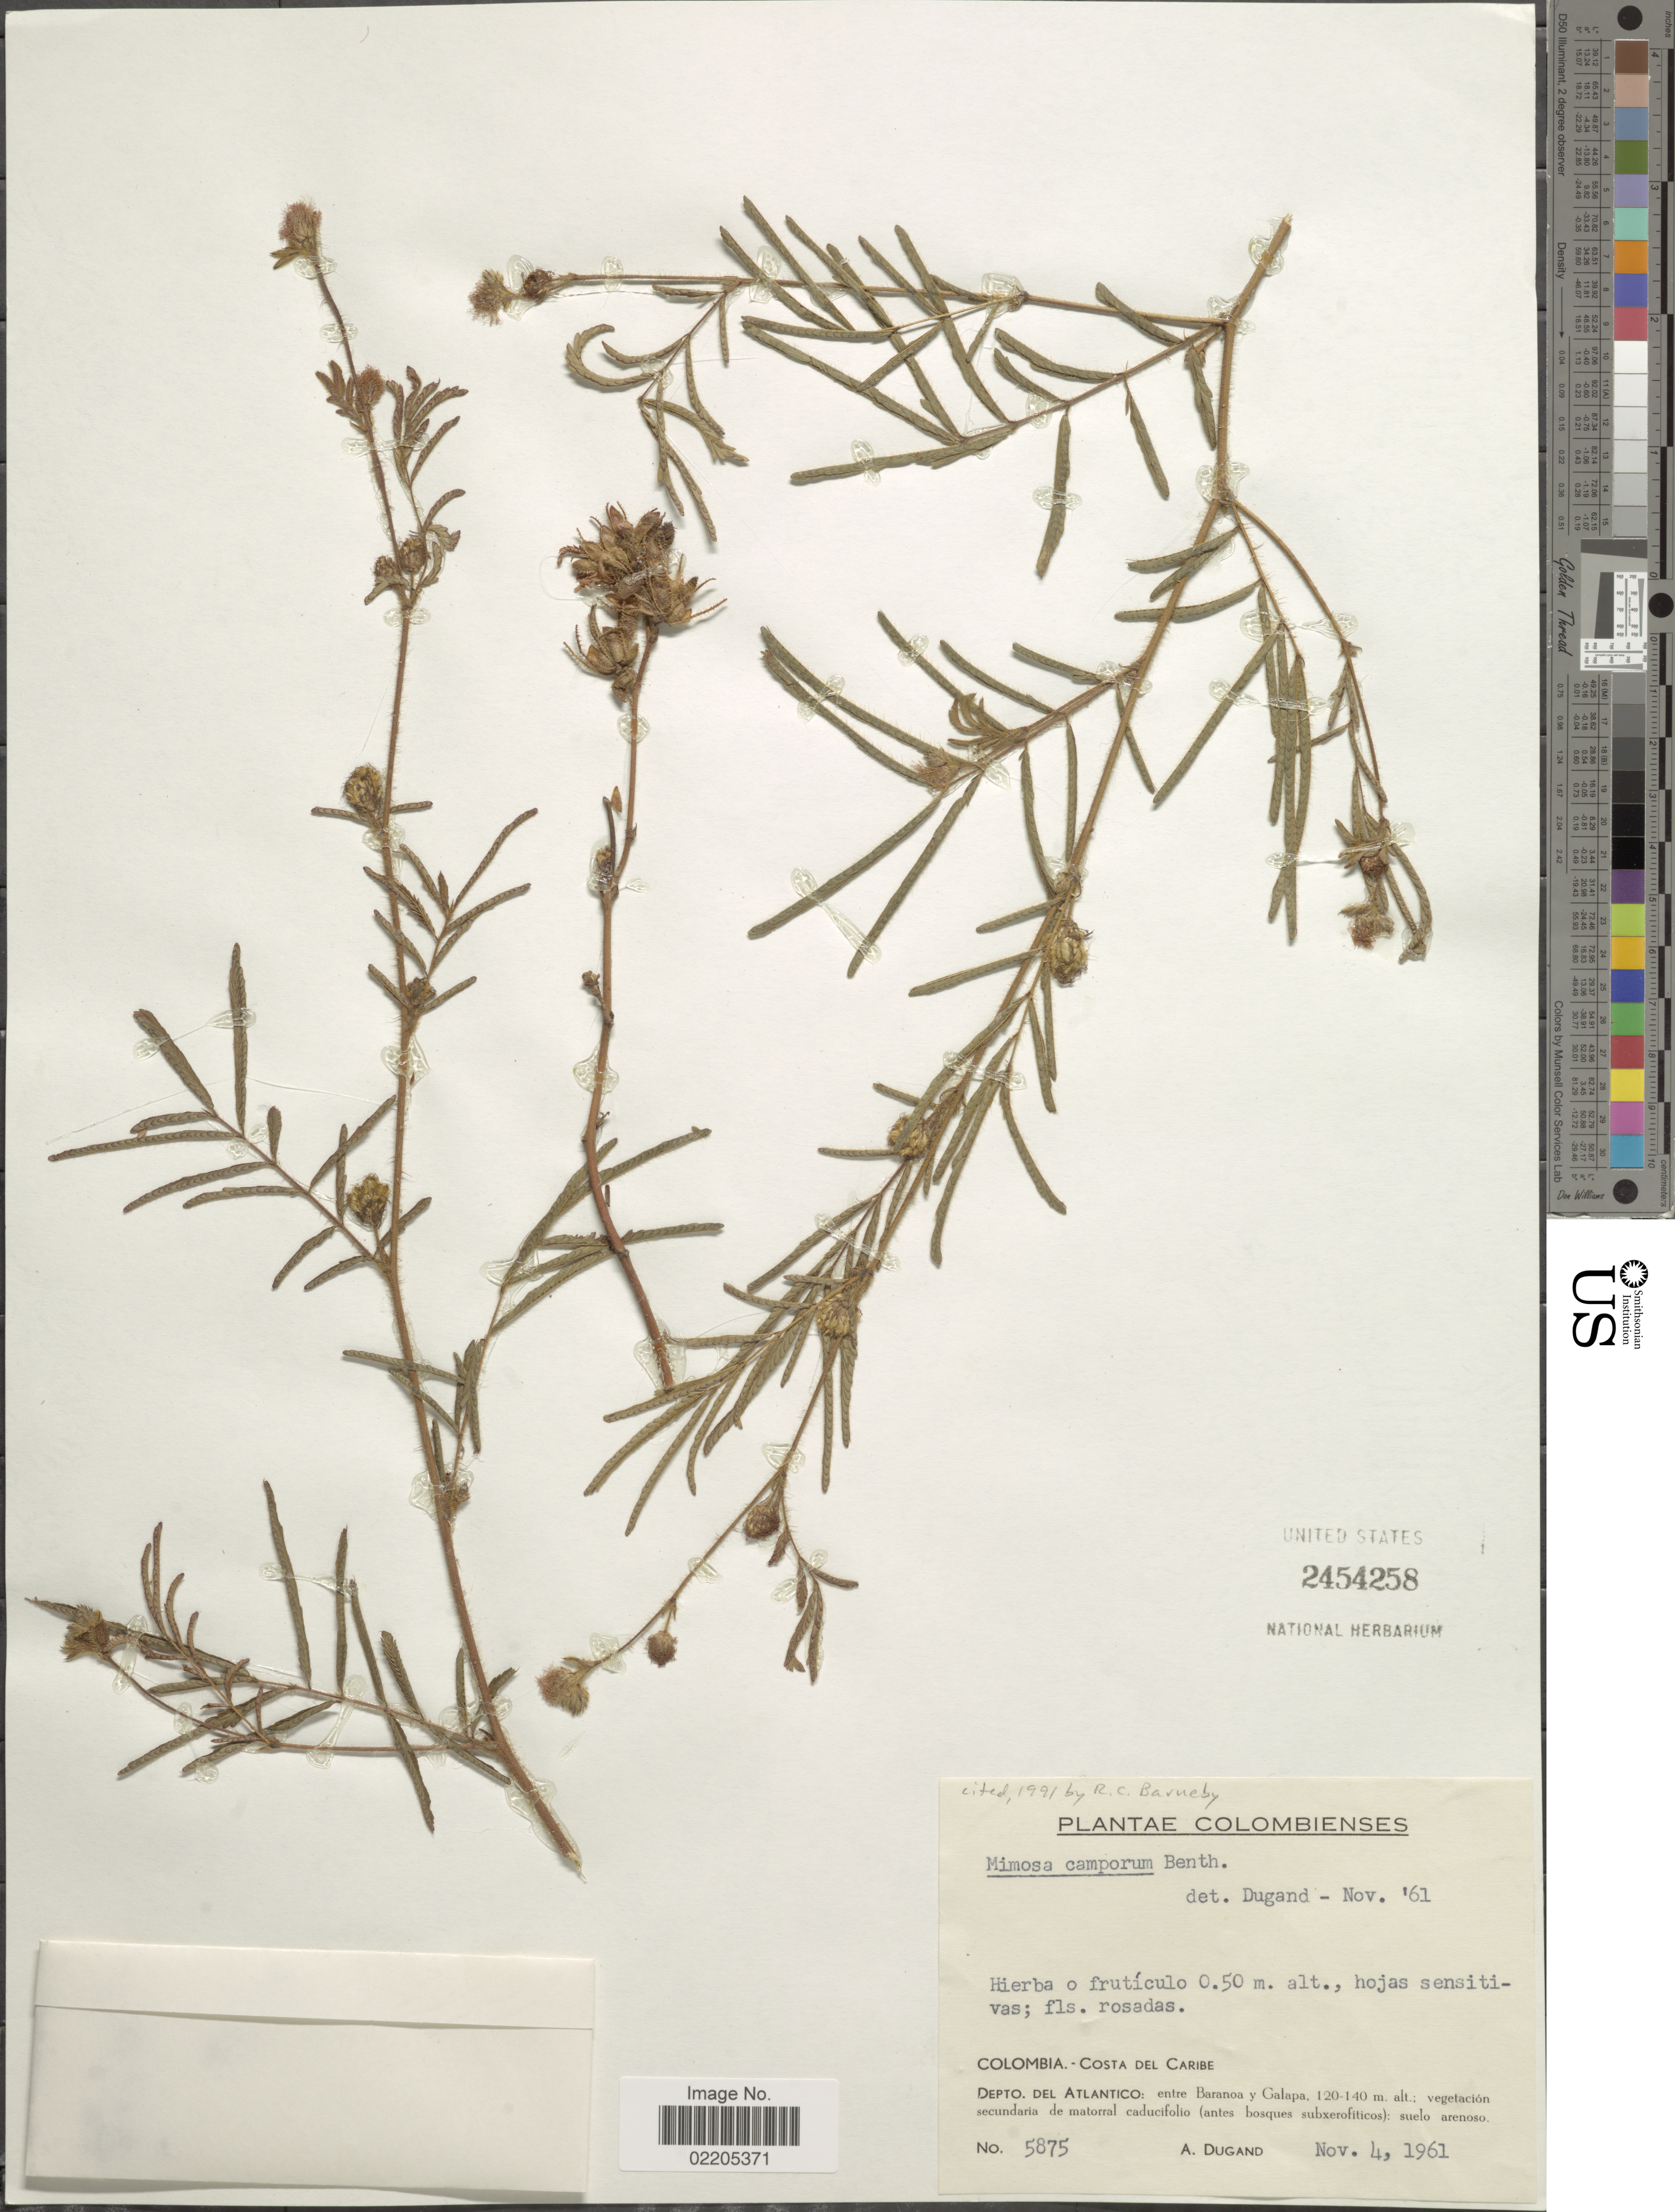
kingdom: Plantae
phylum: Tracheophyta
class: Magnoliopsida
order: Fabales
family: Fabaceae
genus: Mimosa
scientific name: Mimosa camporum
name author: Benth.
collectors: A. Dugand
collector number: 5875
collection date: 1961-11-04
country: Colombia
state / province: Atlántico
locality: Costa del Caribe, entre Baranoa y Galapa.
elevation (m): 120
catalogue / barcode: US 2454258